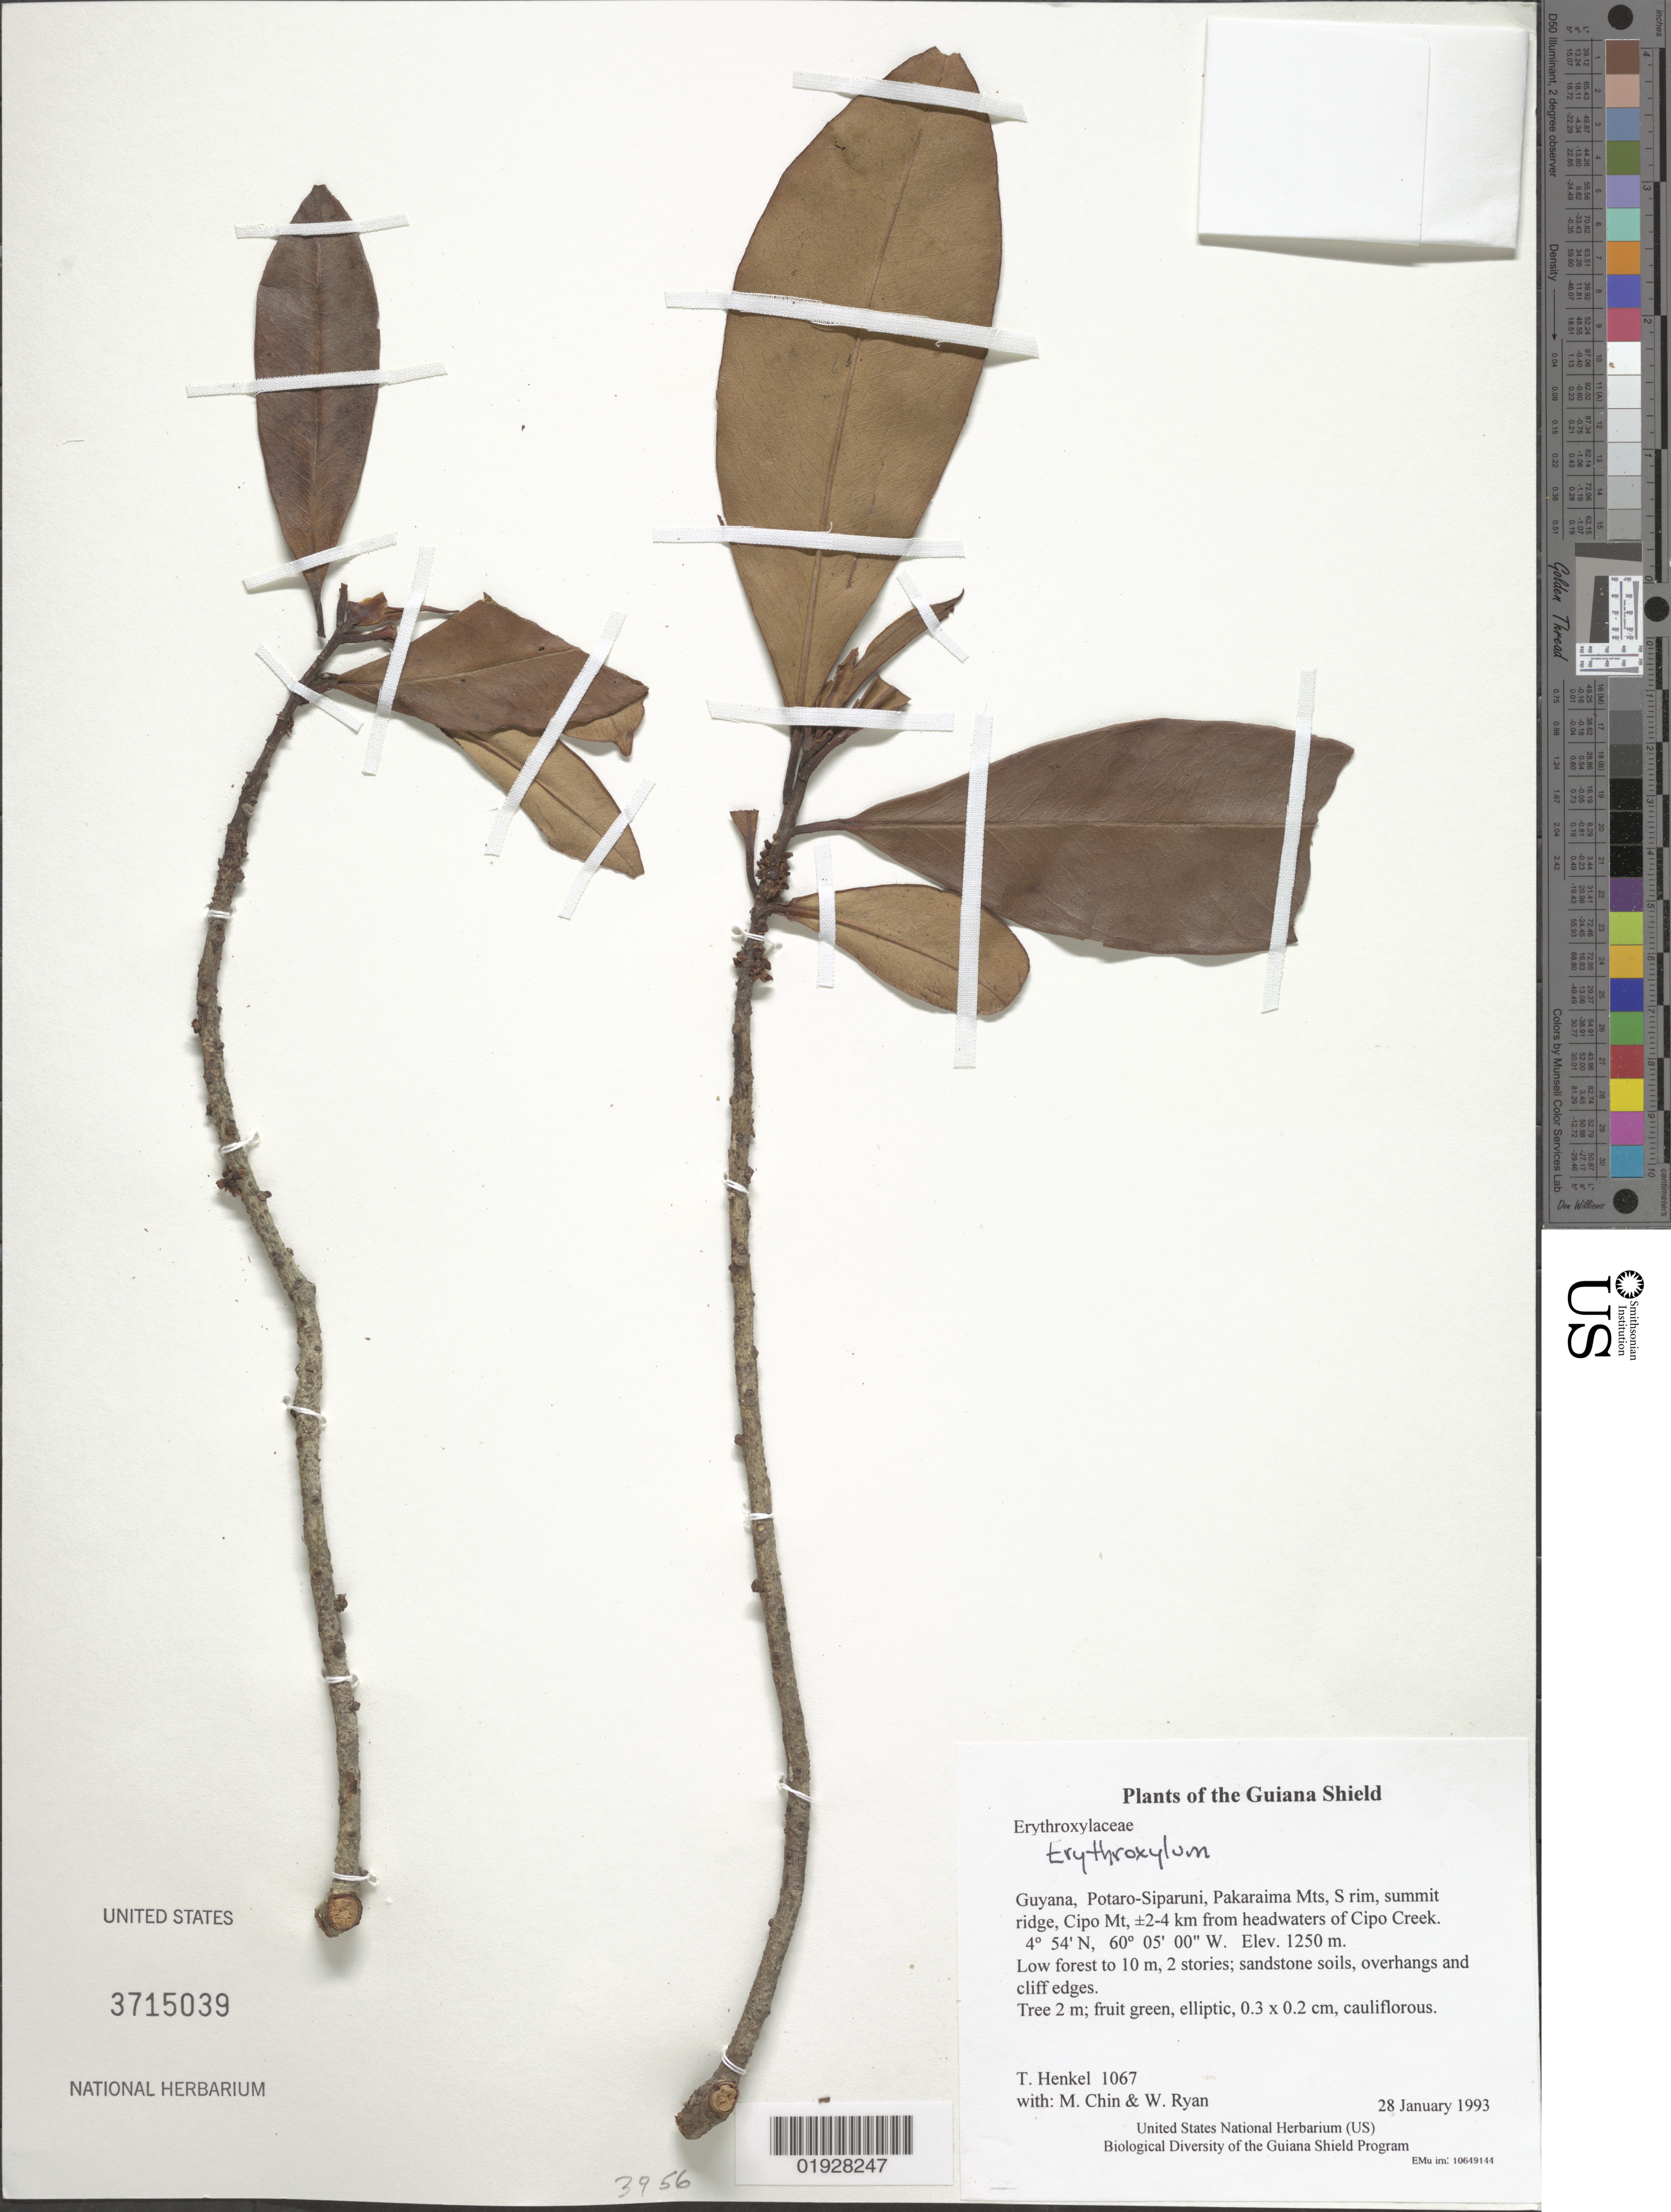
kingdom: Plantae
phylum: Tracheophyta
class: Magnoliopsida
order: Malpighiales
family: Erythroxylaceae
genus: Erythroxylum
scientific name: Erythroxylum sp.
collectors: T. Henkel, M. Chin & W. Ryan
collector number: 1067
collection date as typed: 28 January 1993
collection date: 1993-01-28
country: Guyana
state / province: Potaro-Siparuni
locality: Pakaraima Mts, S rim, summit ridge, Cipo Mt, ±2-4 km from headwaters of Cipo Creek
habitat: Low forest to 10 m, 2 stories; sandstone soils, overhangs and cliff edges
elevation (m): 1250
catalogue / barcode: US 3715039